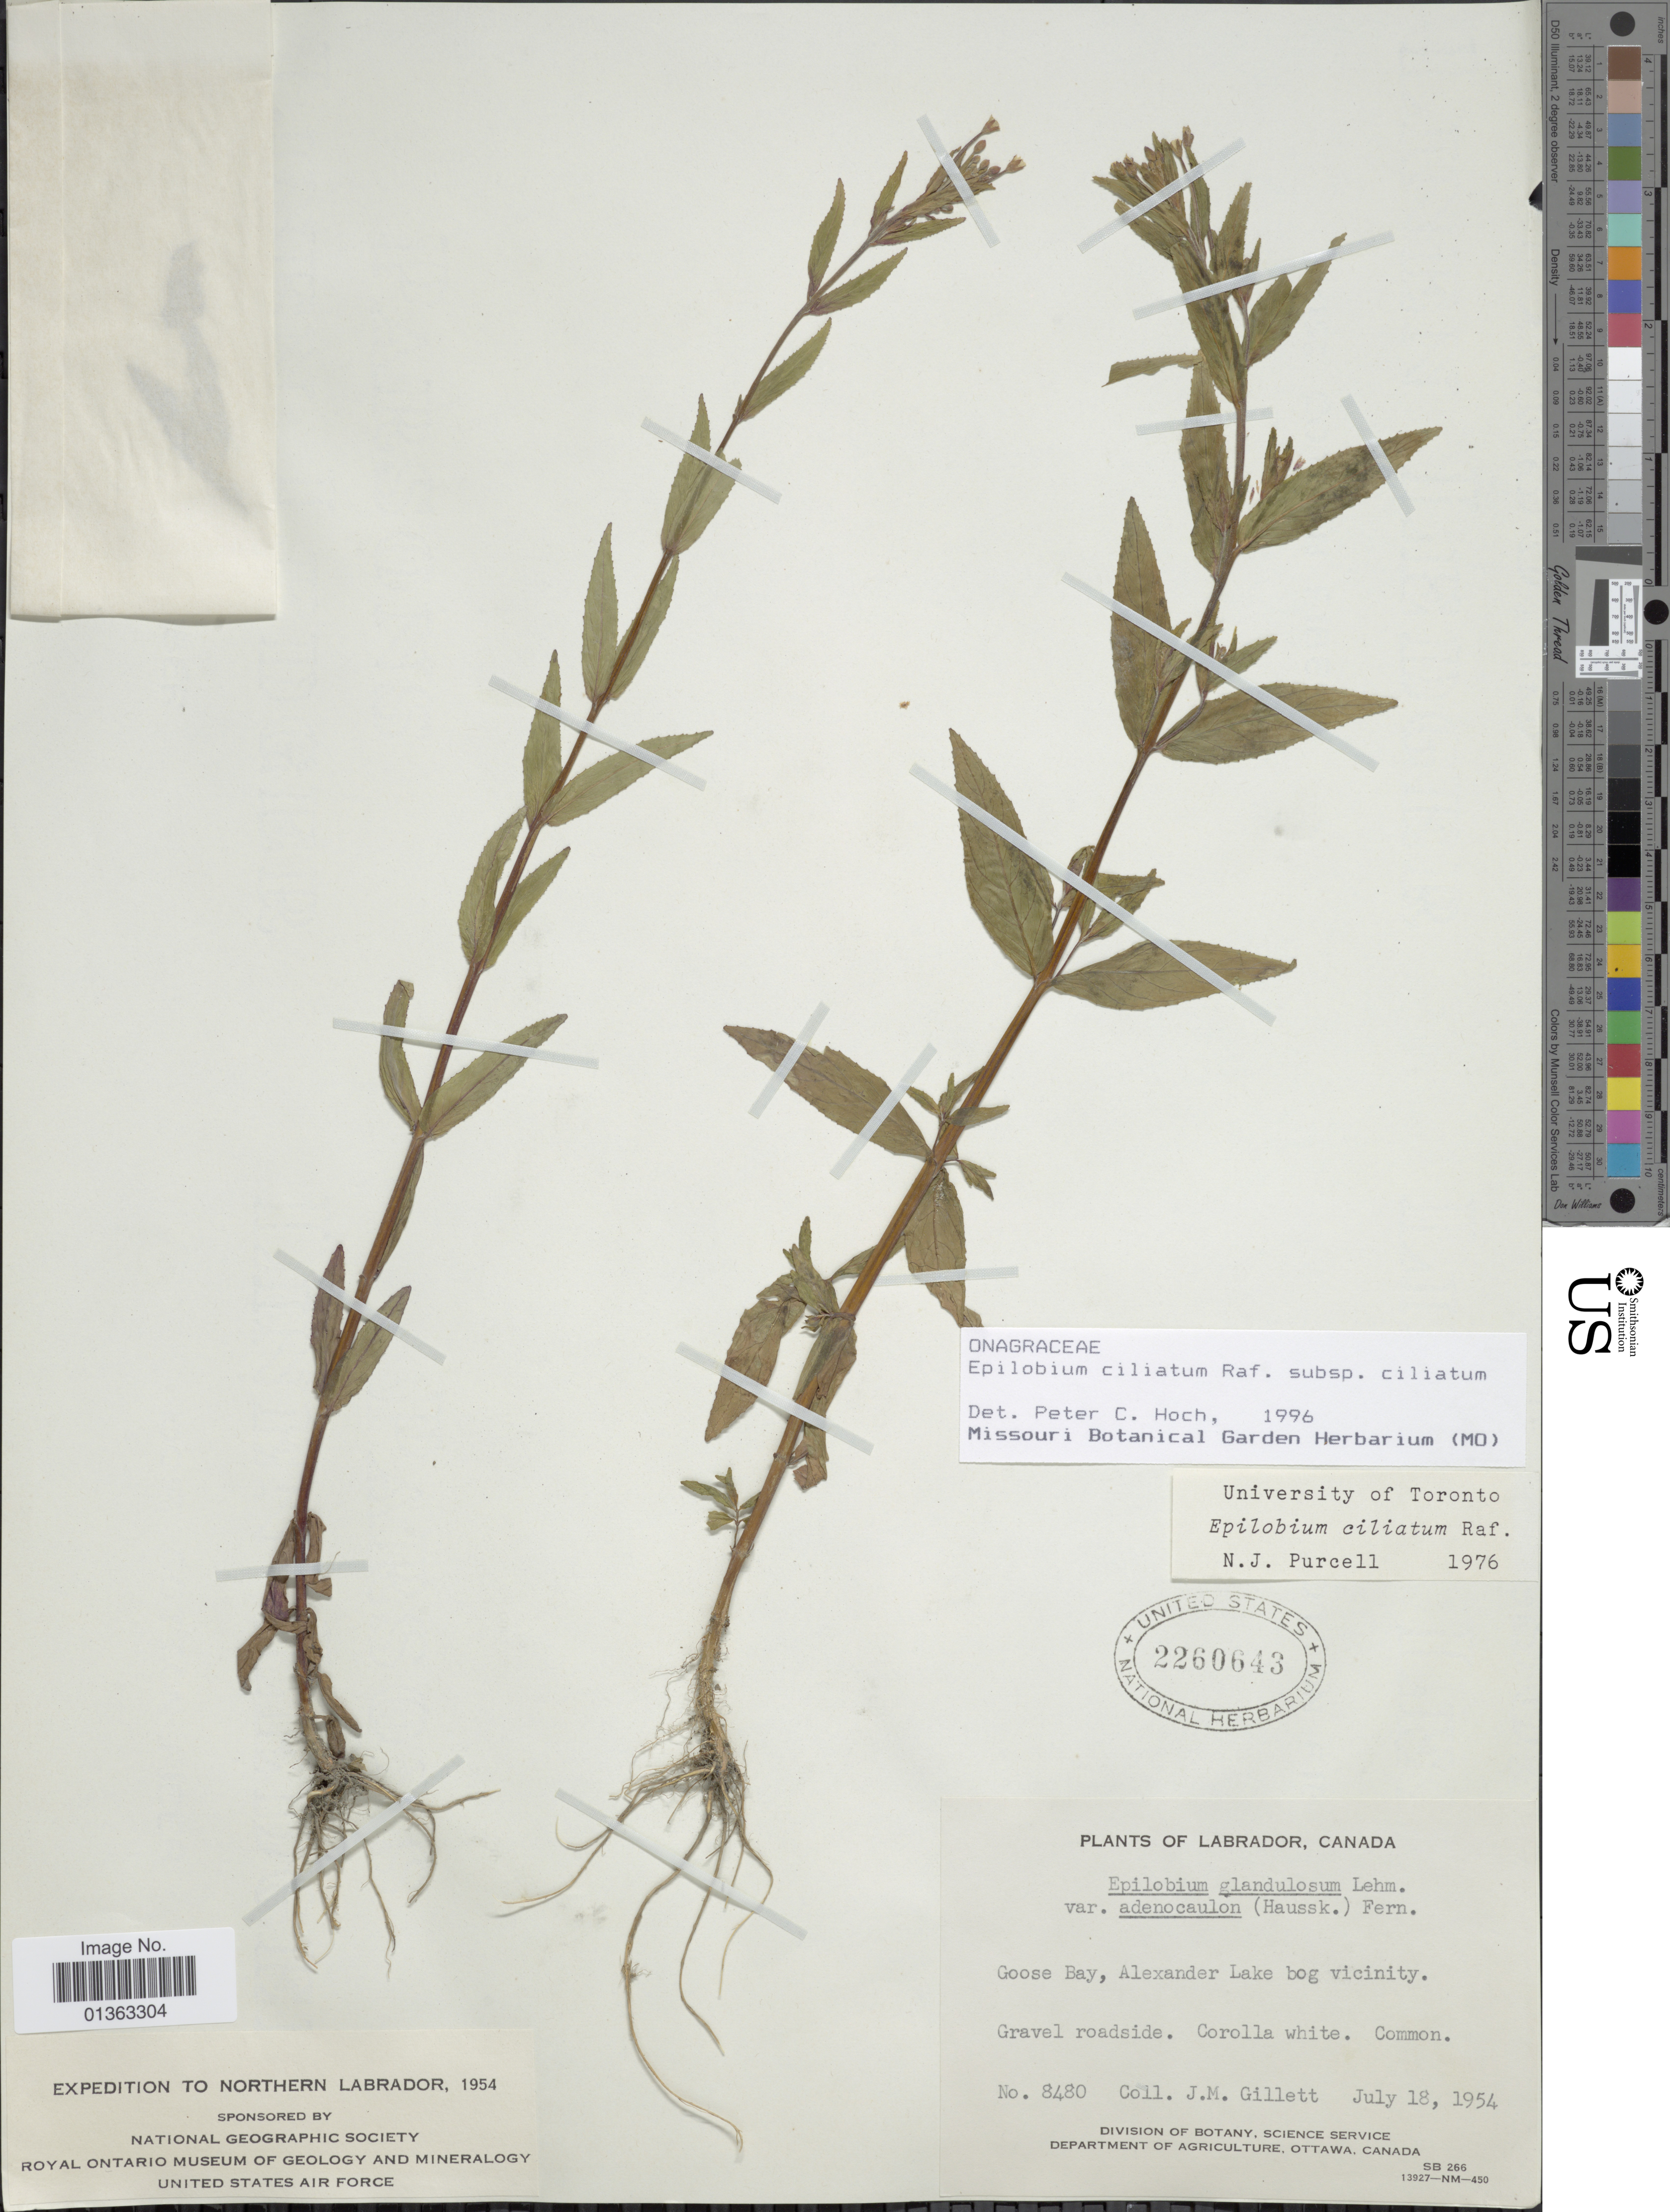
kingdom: Plantae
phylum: Tracheophyta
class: Magnoliopsida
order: Myrtales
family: Onagraceae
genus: Epilobium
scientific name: Epilobium ciliatum subsp. ciliatum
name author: Raf.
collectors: J. M. Gillett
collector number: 8480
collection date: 1954-07-18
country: Canada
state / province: Newfoundland and Labrador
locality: Labrador. Goose Bay, Alexander Lake bog vicinity.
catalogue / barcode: US 2260643